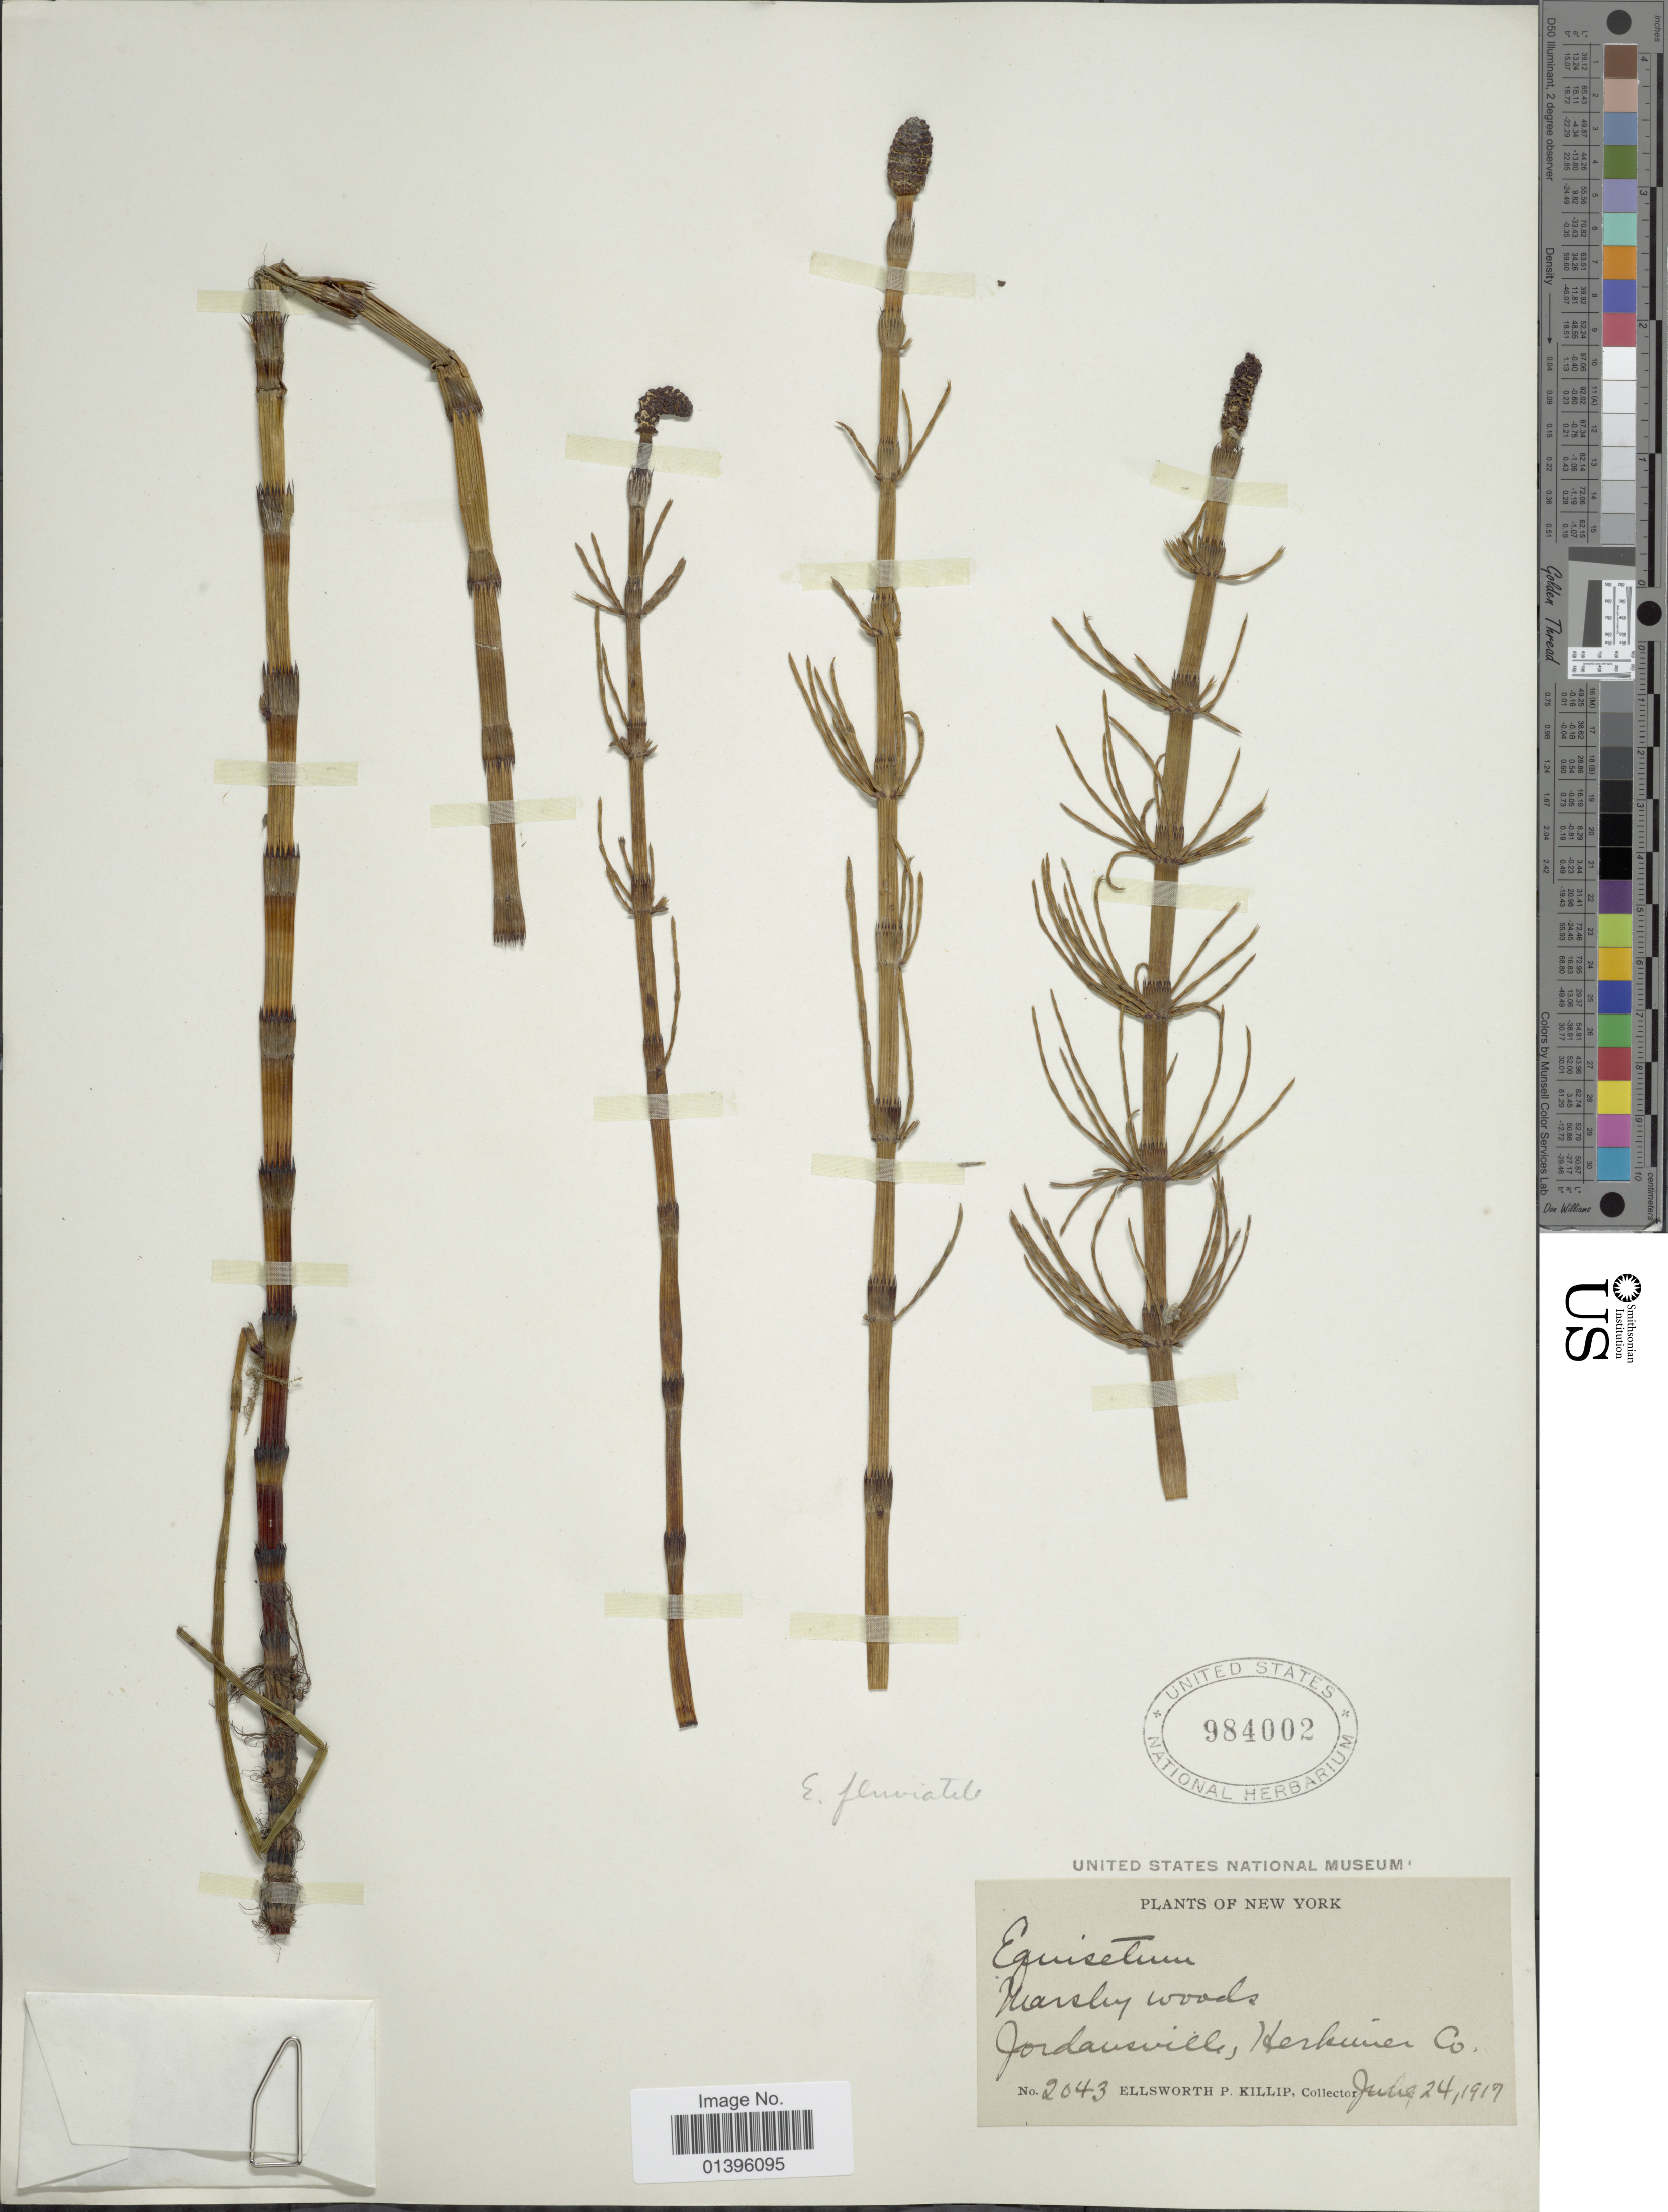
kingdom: Plantae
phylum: Tracheophyta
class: Polypodiopsida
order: Equisetales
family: Equisetaceae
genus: Equisetum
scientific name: Equisetum fluviatile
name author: L.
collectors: E. P. Killip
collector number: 2043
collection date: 1917-06-24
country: United States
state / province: New York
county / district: Herkimer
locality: Jordansville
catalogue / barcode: US 984002